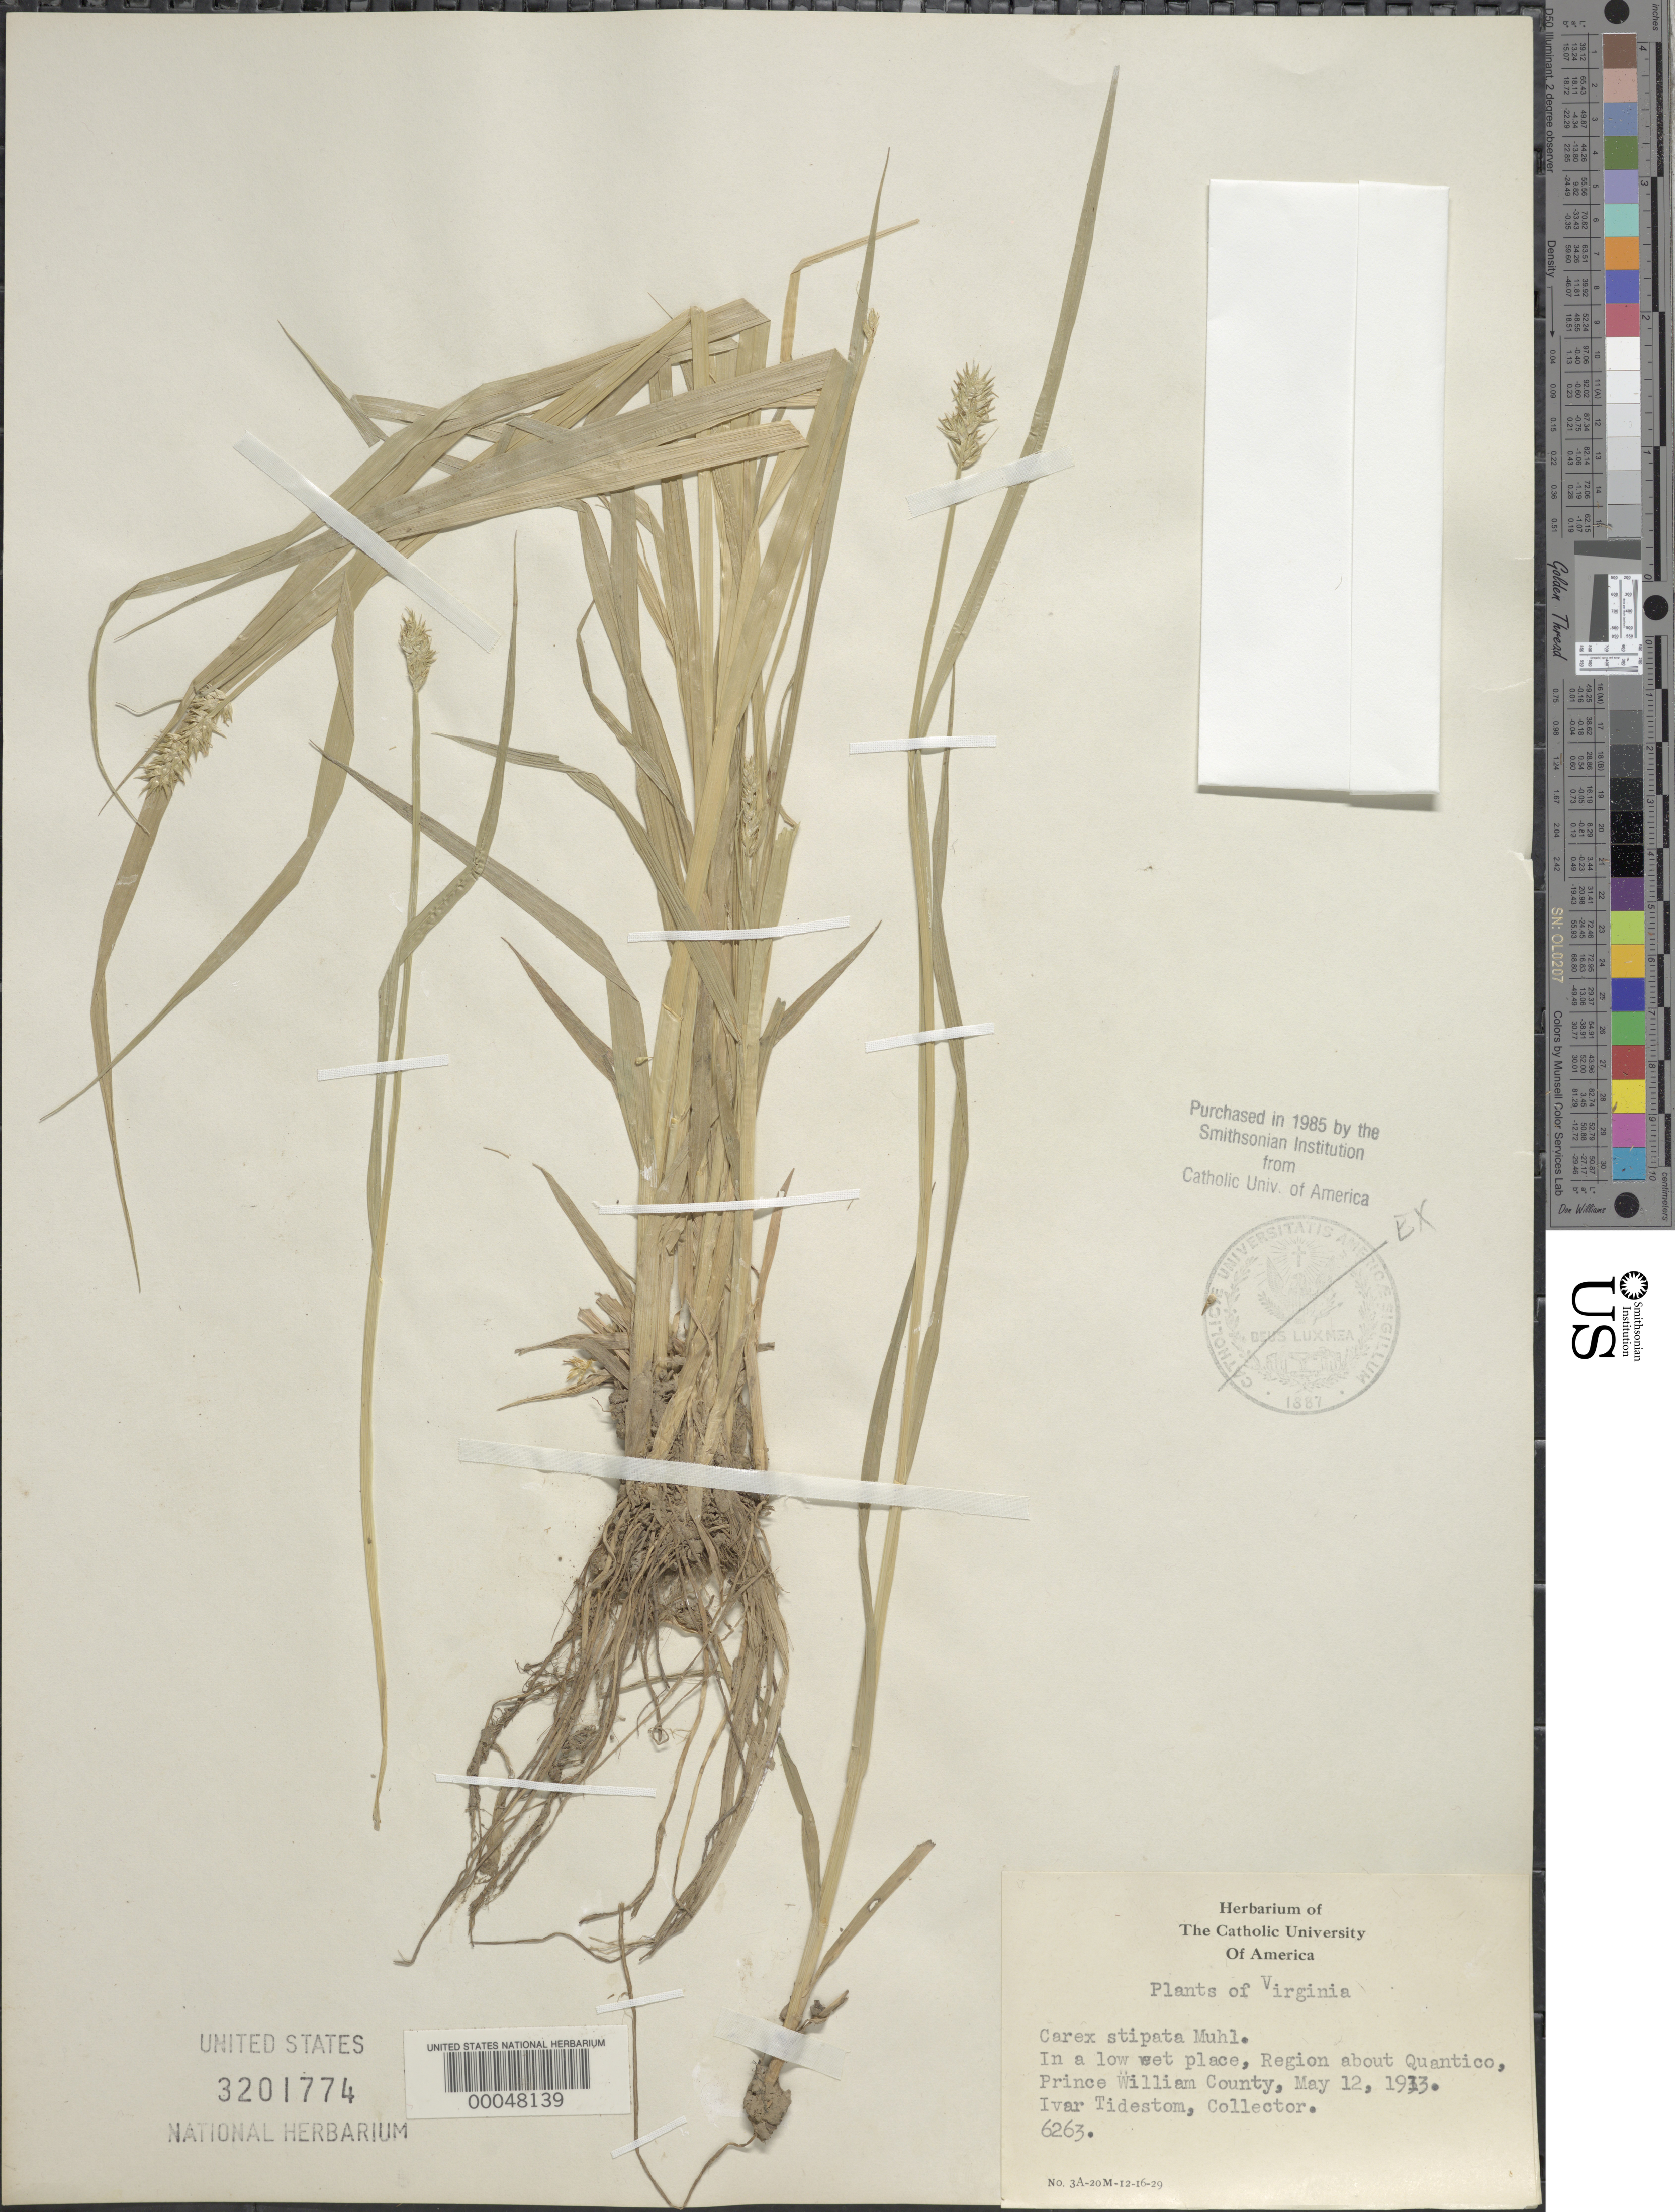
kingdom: Plantae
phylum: Tracheophyta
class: Liliopsida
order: Poales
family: Cyperaceae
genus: Carex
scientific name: Carex stipata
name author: Muhl. ex Willd.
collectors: I. F. Tidestrom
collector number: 1251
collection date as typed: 12 May 1913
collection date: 1913-05-12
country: United States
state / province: Virginia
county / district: Prince William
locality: Region about Quantico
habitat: Low wet place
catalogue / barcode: US 3201774